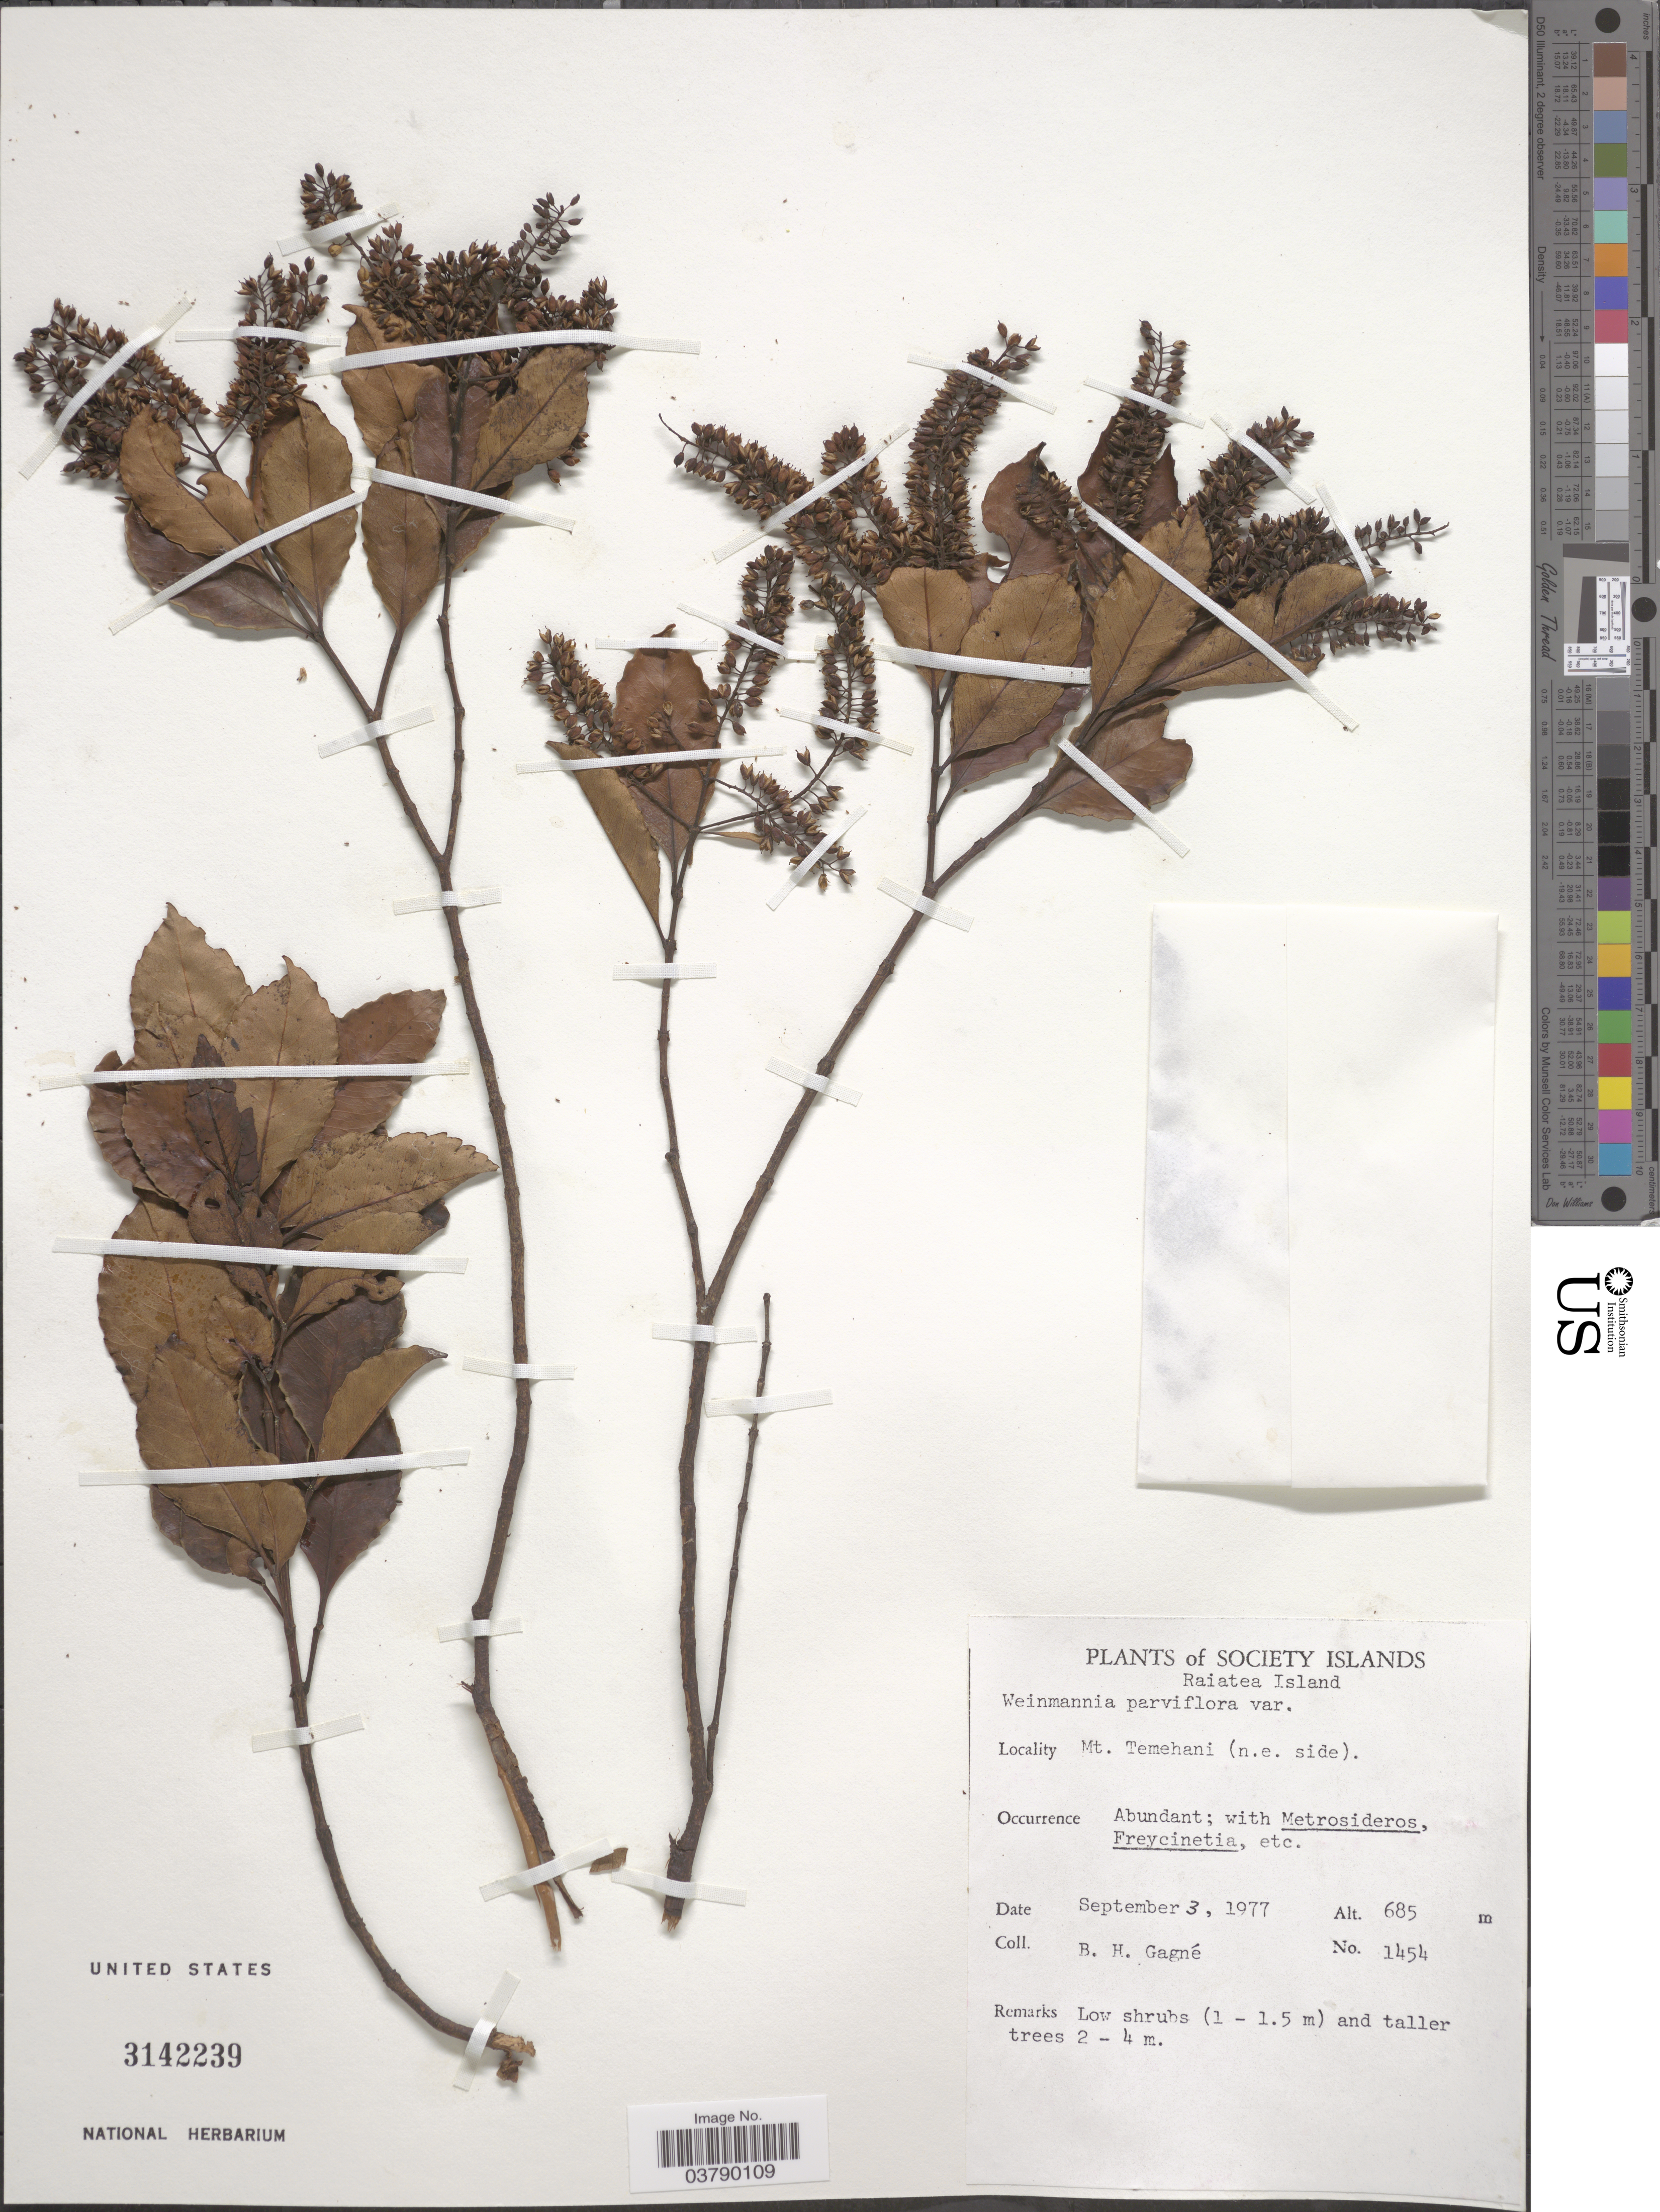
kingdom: Plantae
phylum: Tracheophyta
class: Magnoliopsida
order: Oxalidales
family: Cunoniaceae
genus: Pterophylla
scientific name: Pterophylla parviflora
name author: (G. Forst.) Pillon & H.C. Hopkins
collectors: B. H. Gagné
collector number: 1454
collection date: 1977-09-03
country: French Polynesia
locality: Society Islands. Raiatea Island. Mt. Temehani (n.e. side).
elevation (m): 685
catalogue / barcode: US 3142239